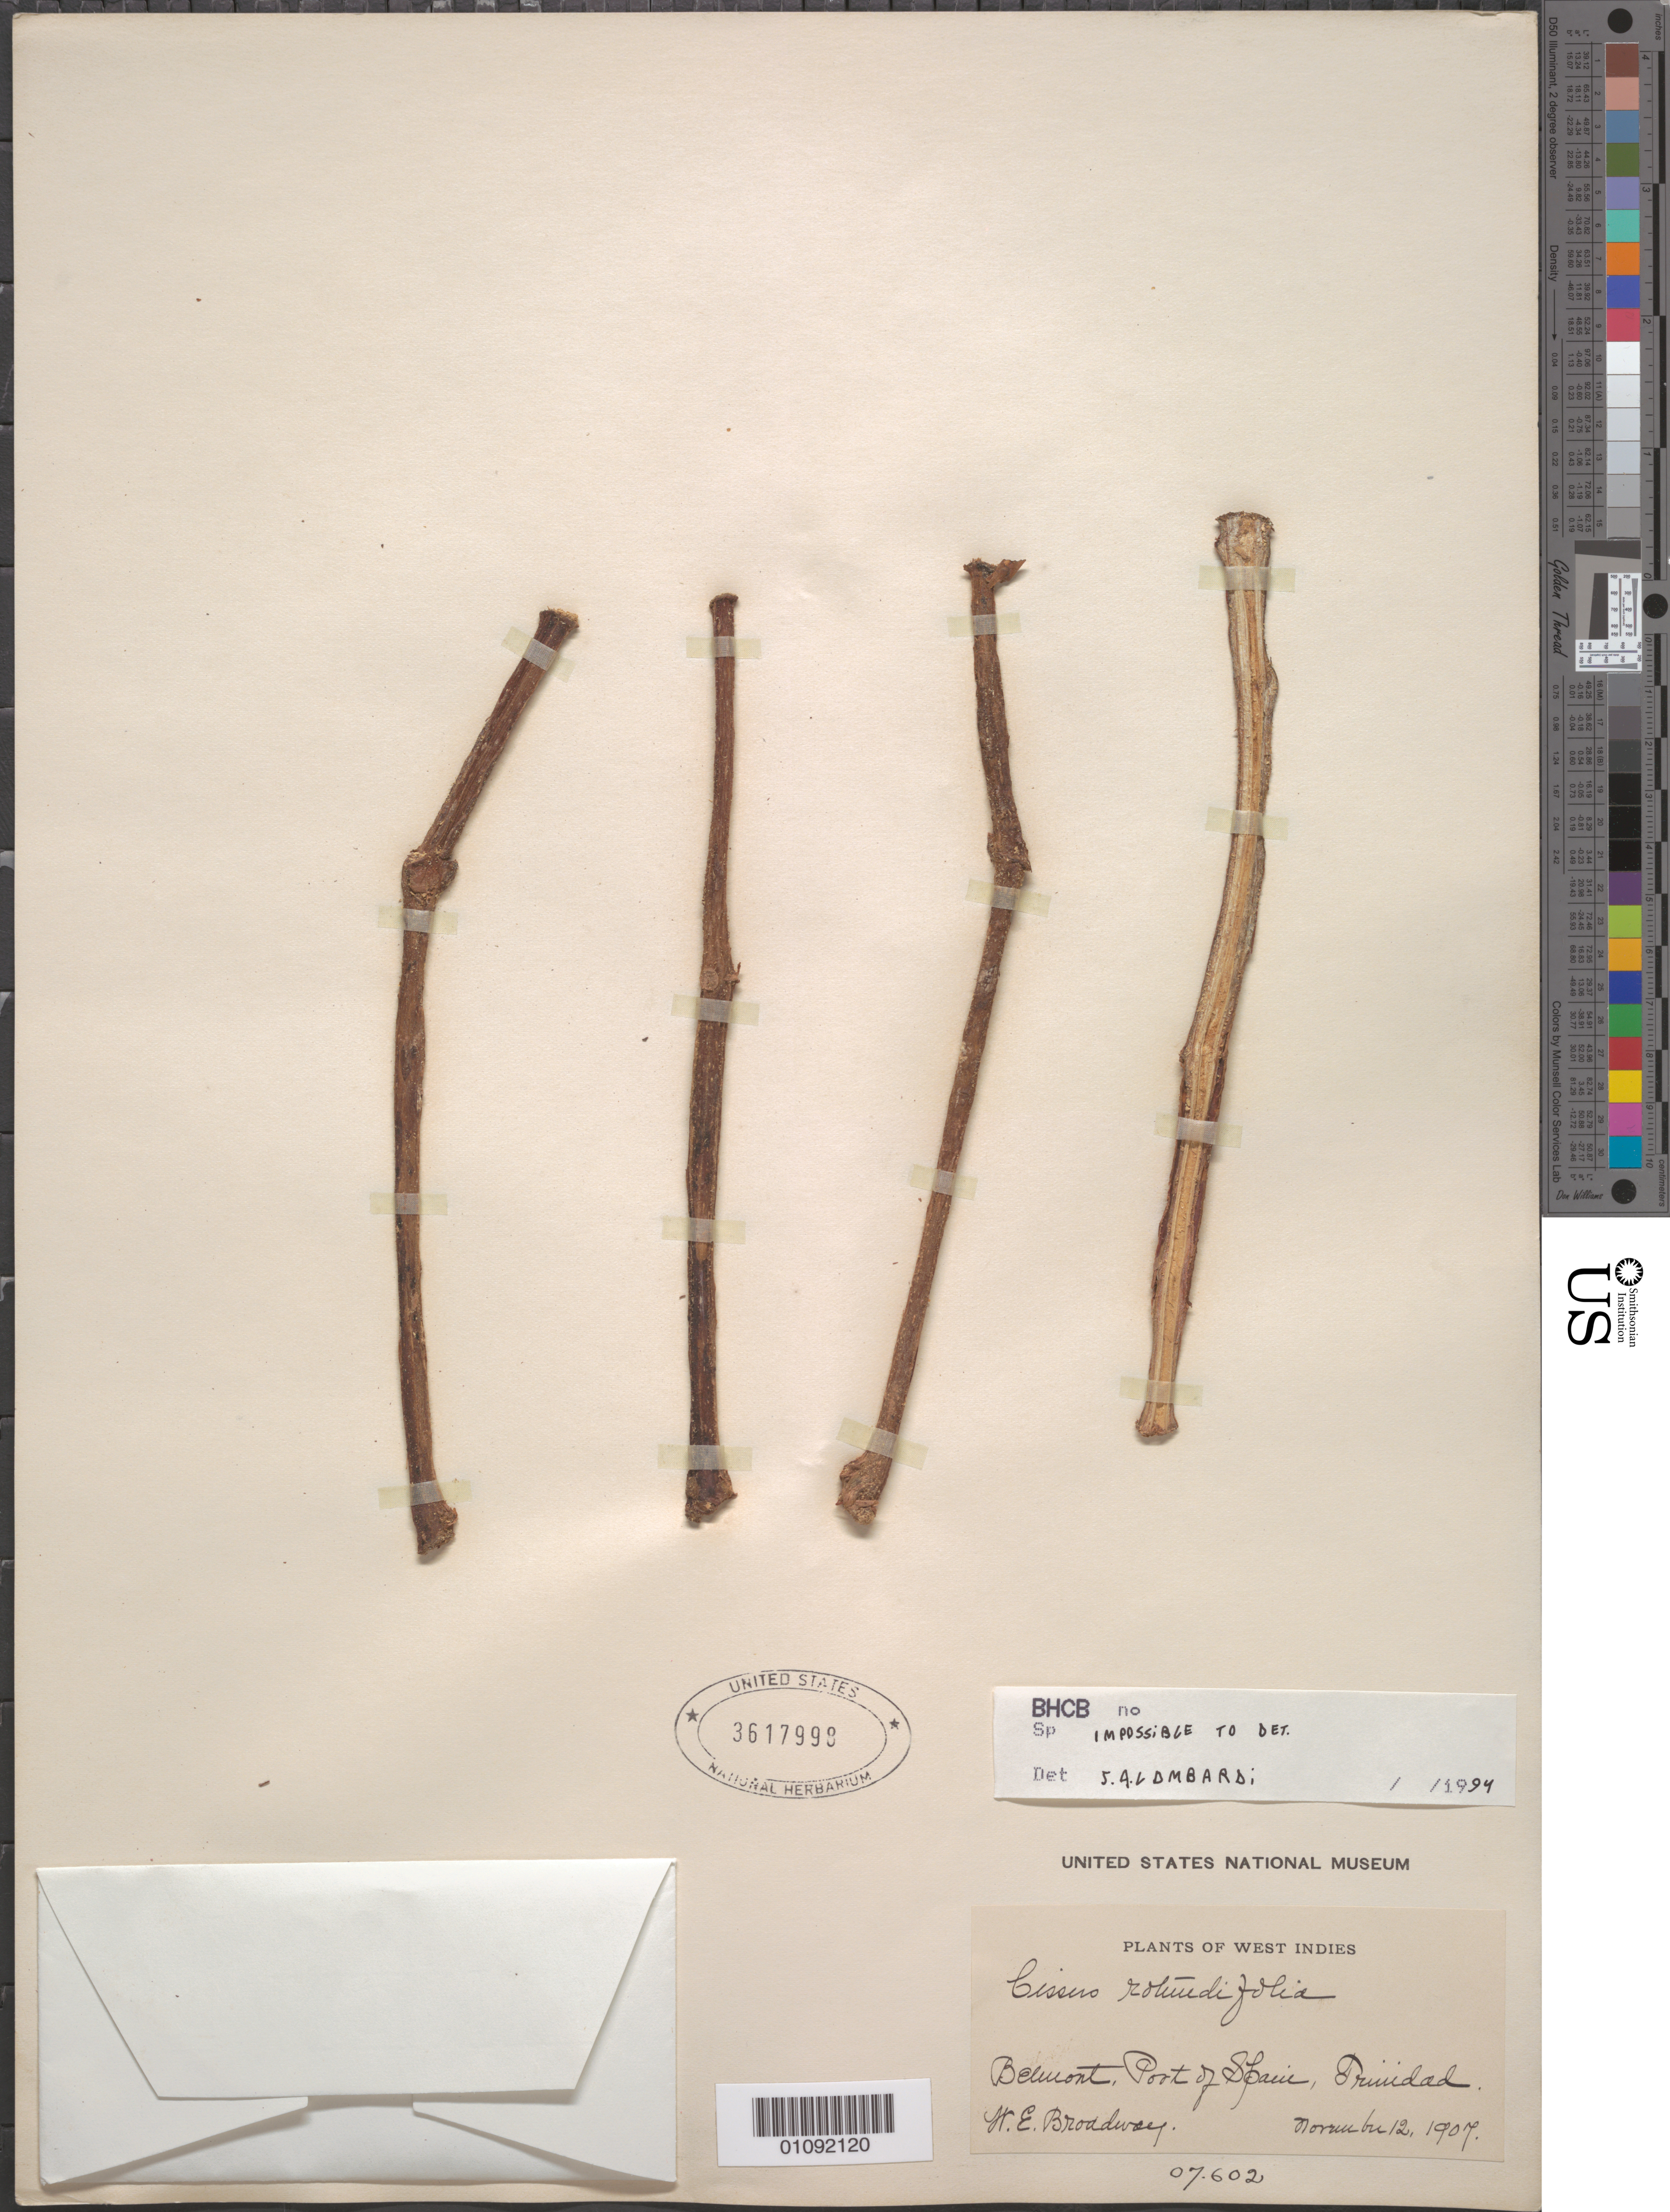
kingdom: Plantae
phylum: Tracheophyta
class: Magnoliopsida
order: Vitales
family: Vitaceae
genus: Cissus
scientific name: Cissus sp.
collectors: W. E. Broadway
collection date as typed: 12 Nov 1907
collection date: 1907-11-12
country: Trinidad and Tobago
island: Trinidad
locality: Belmont, Port of Spain, Trinidad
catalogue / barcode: US 3617998